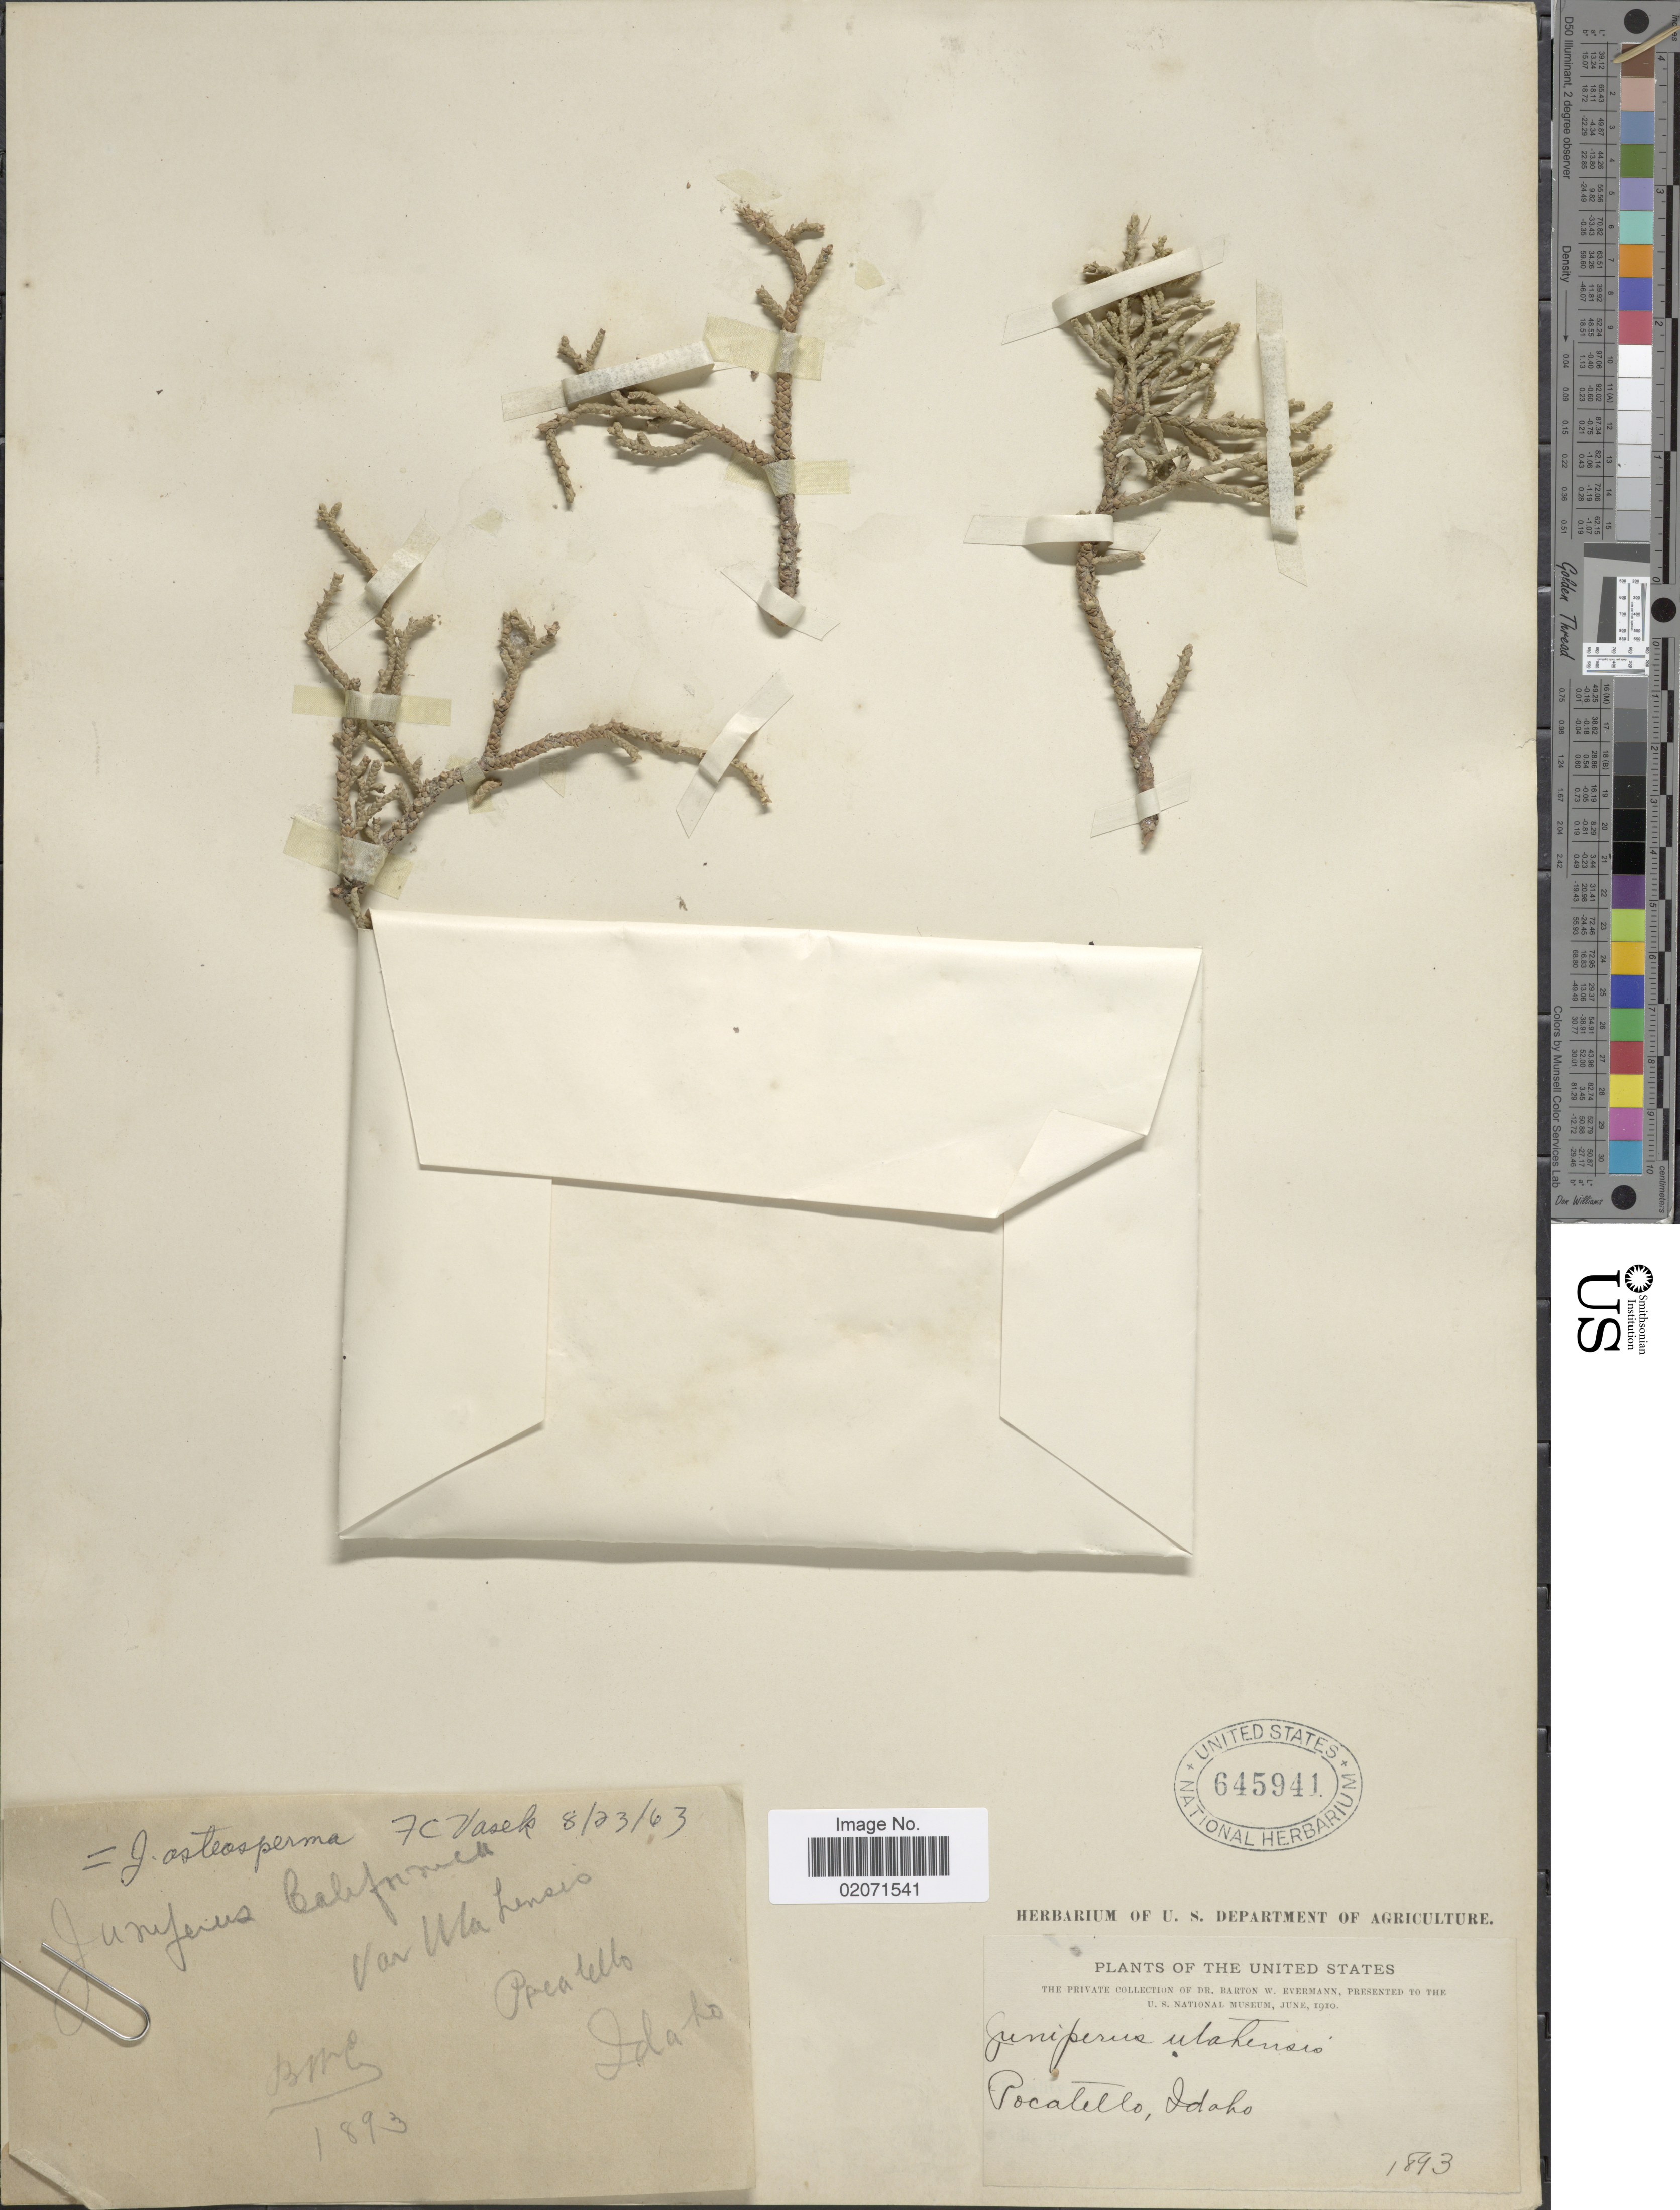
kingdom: Plantae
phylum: Tracheophyta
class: Pinopsida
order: Pinales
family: Cupressaceae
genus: Juniperus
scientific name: Juniperus osteosperma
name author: (Torr.) Little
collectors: B. W. Evermann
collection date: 1893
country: United States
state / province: Idaho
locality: Pocatello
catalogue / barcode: US 645941